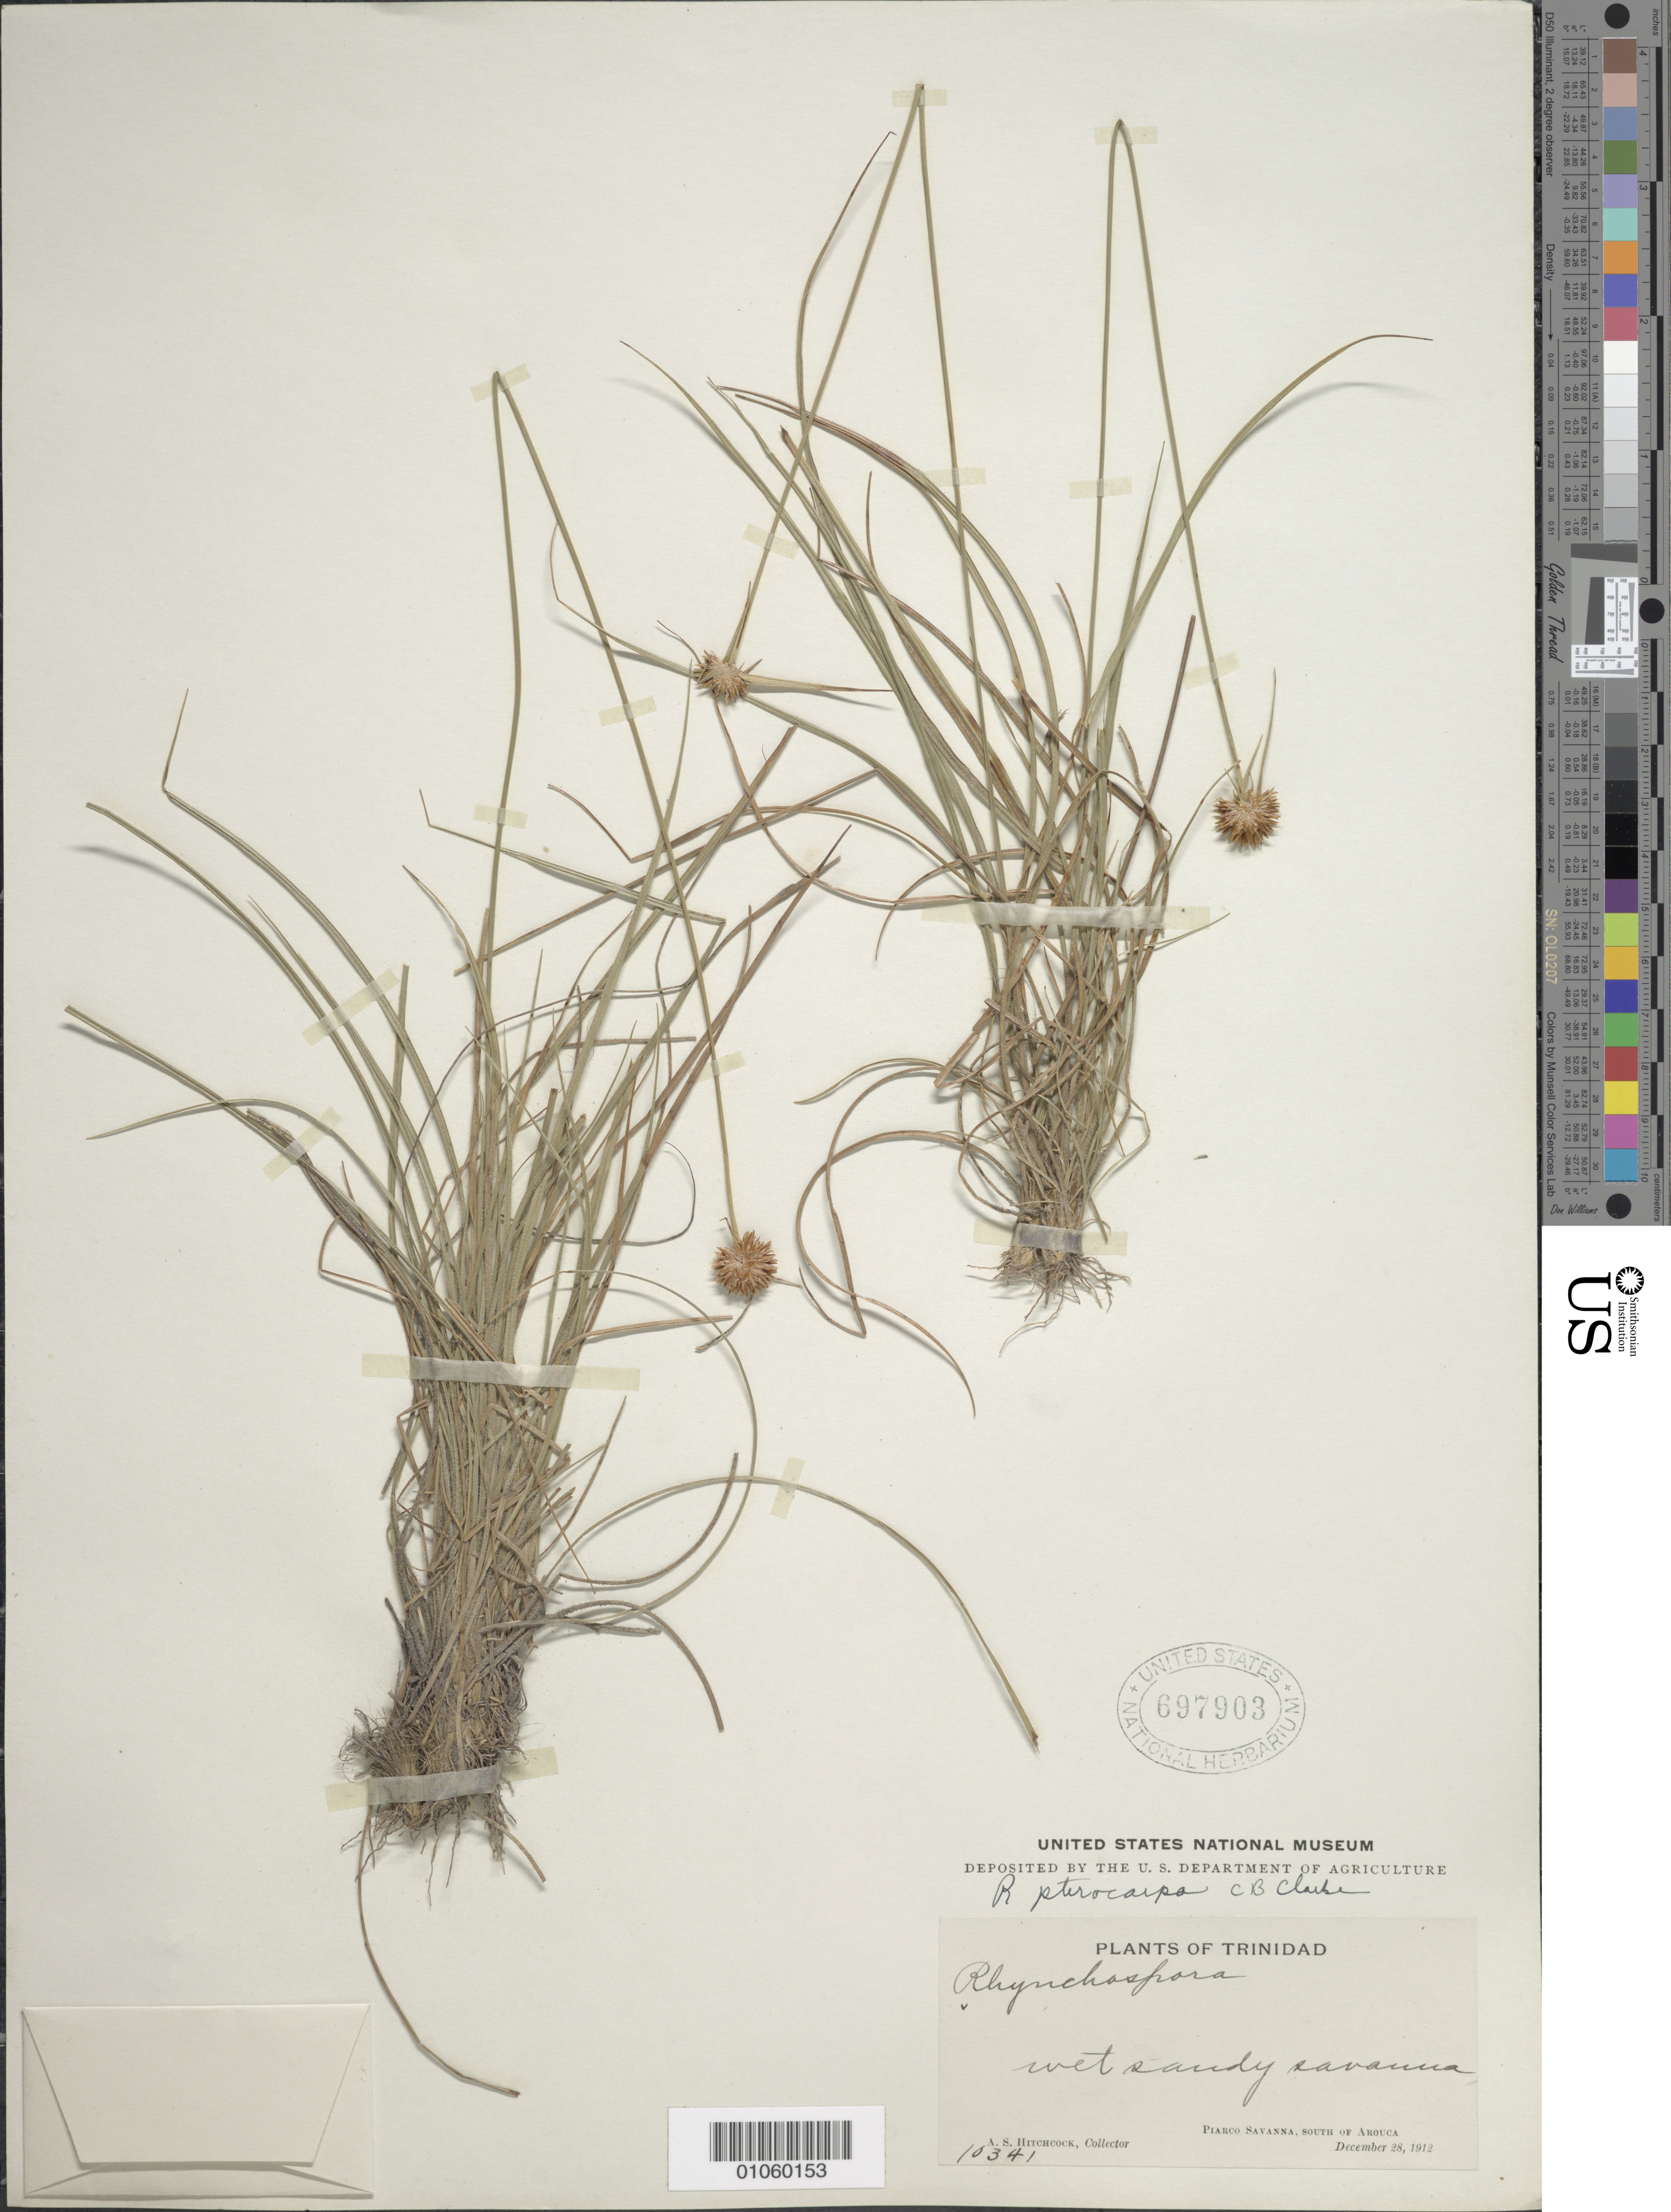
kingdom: Plantae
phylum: Tracheophyta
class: Liliopsida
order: Poales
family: Cyperaceae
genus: Rhynchospora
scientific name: Rhynchospora barbata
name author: (Vahl) Kunth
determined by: Alves, K.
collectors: A. S. Hitchcock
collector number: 10341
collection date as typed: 28 Dec 1912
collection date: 1912-12-28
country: Trinidad and Tobago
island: Trinidad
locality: Piarco Savanna, S of Arouca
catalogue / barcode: US 697903